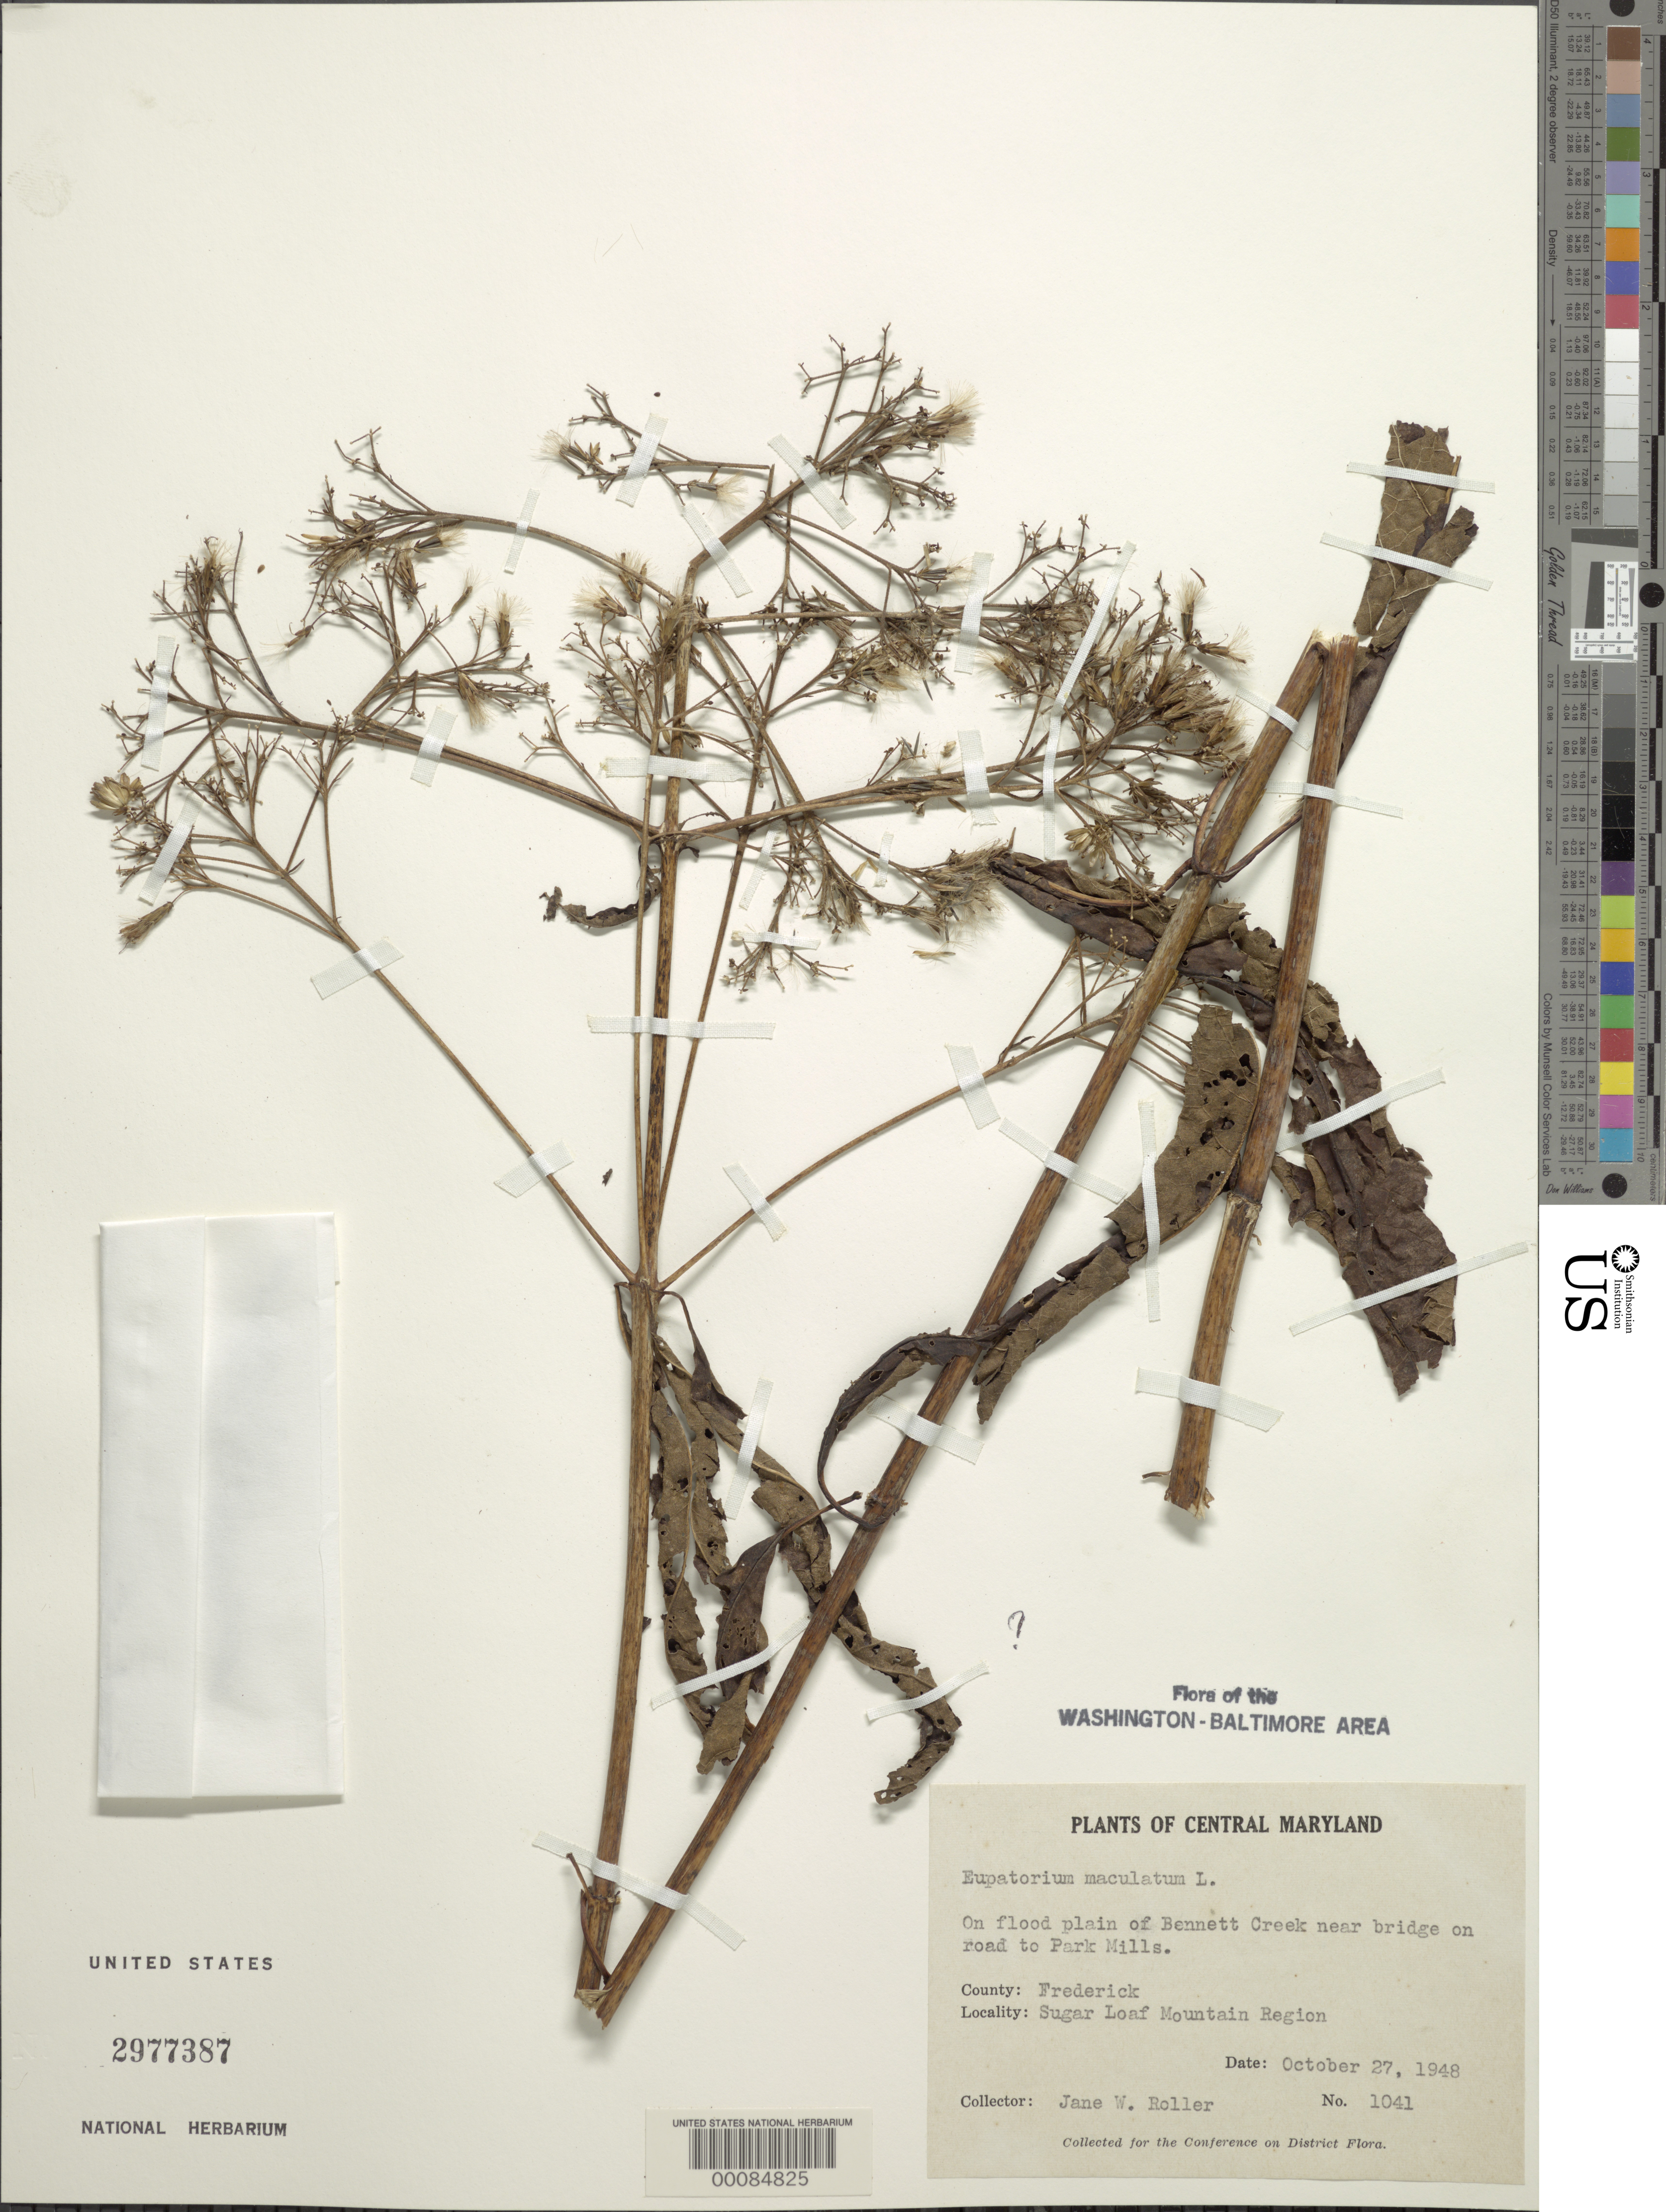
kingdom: Plantae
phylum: Tracheophyta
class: Magnoliopsida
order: Asterales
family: Asteraceae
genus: Eupatorium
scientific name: Eupatorium maculatum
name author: L.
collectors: J. W. Roller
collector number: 1041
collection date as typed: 27 Oct 1948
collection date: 1948-10-27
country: United States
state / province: Maryland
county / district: Frederick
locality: Bennett Creek near Bridge on road to Park Mills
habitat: Flood plain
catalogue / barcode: US 2977387